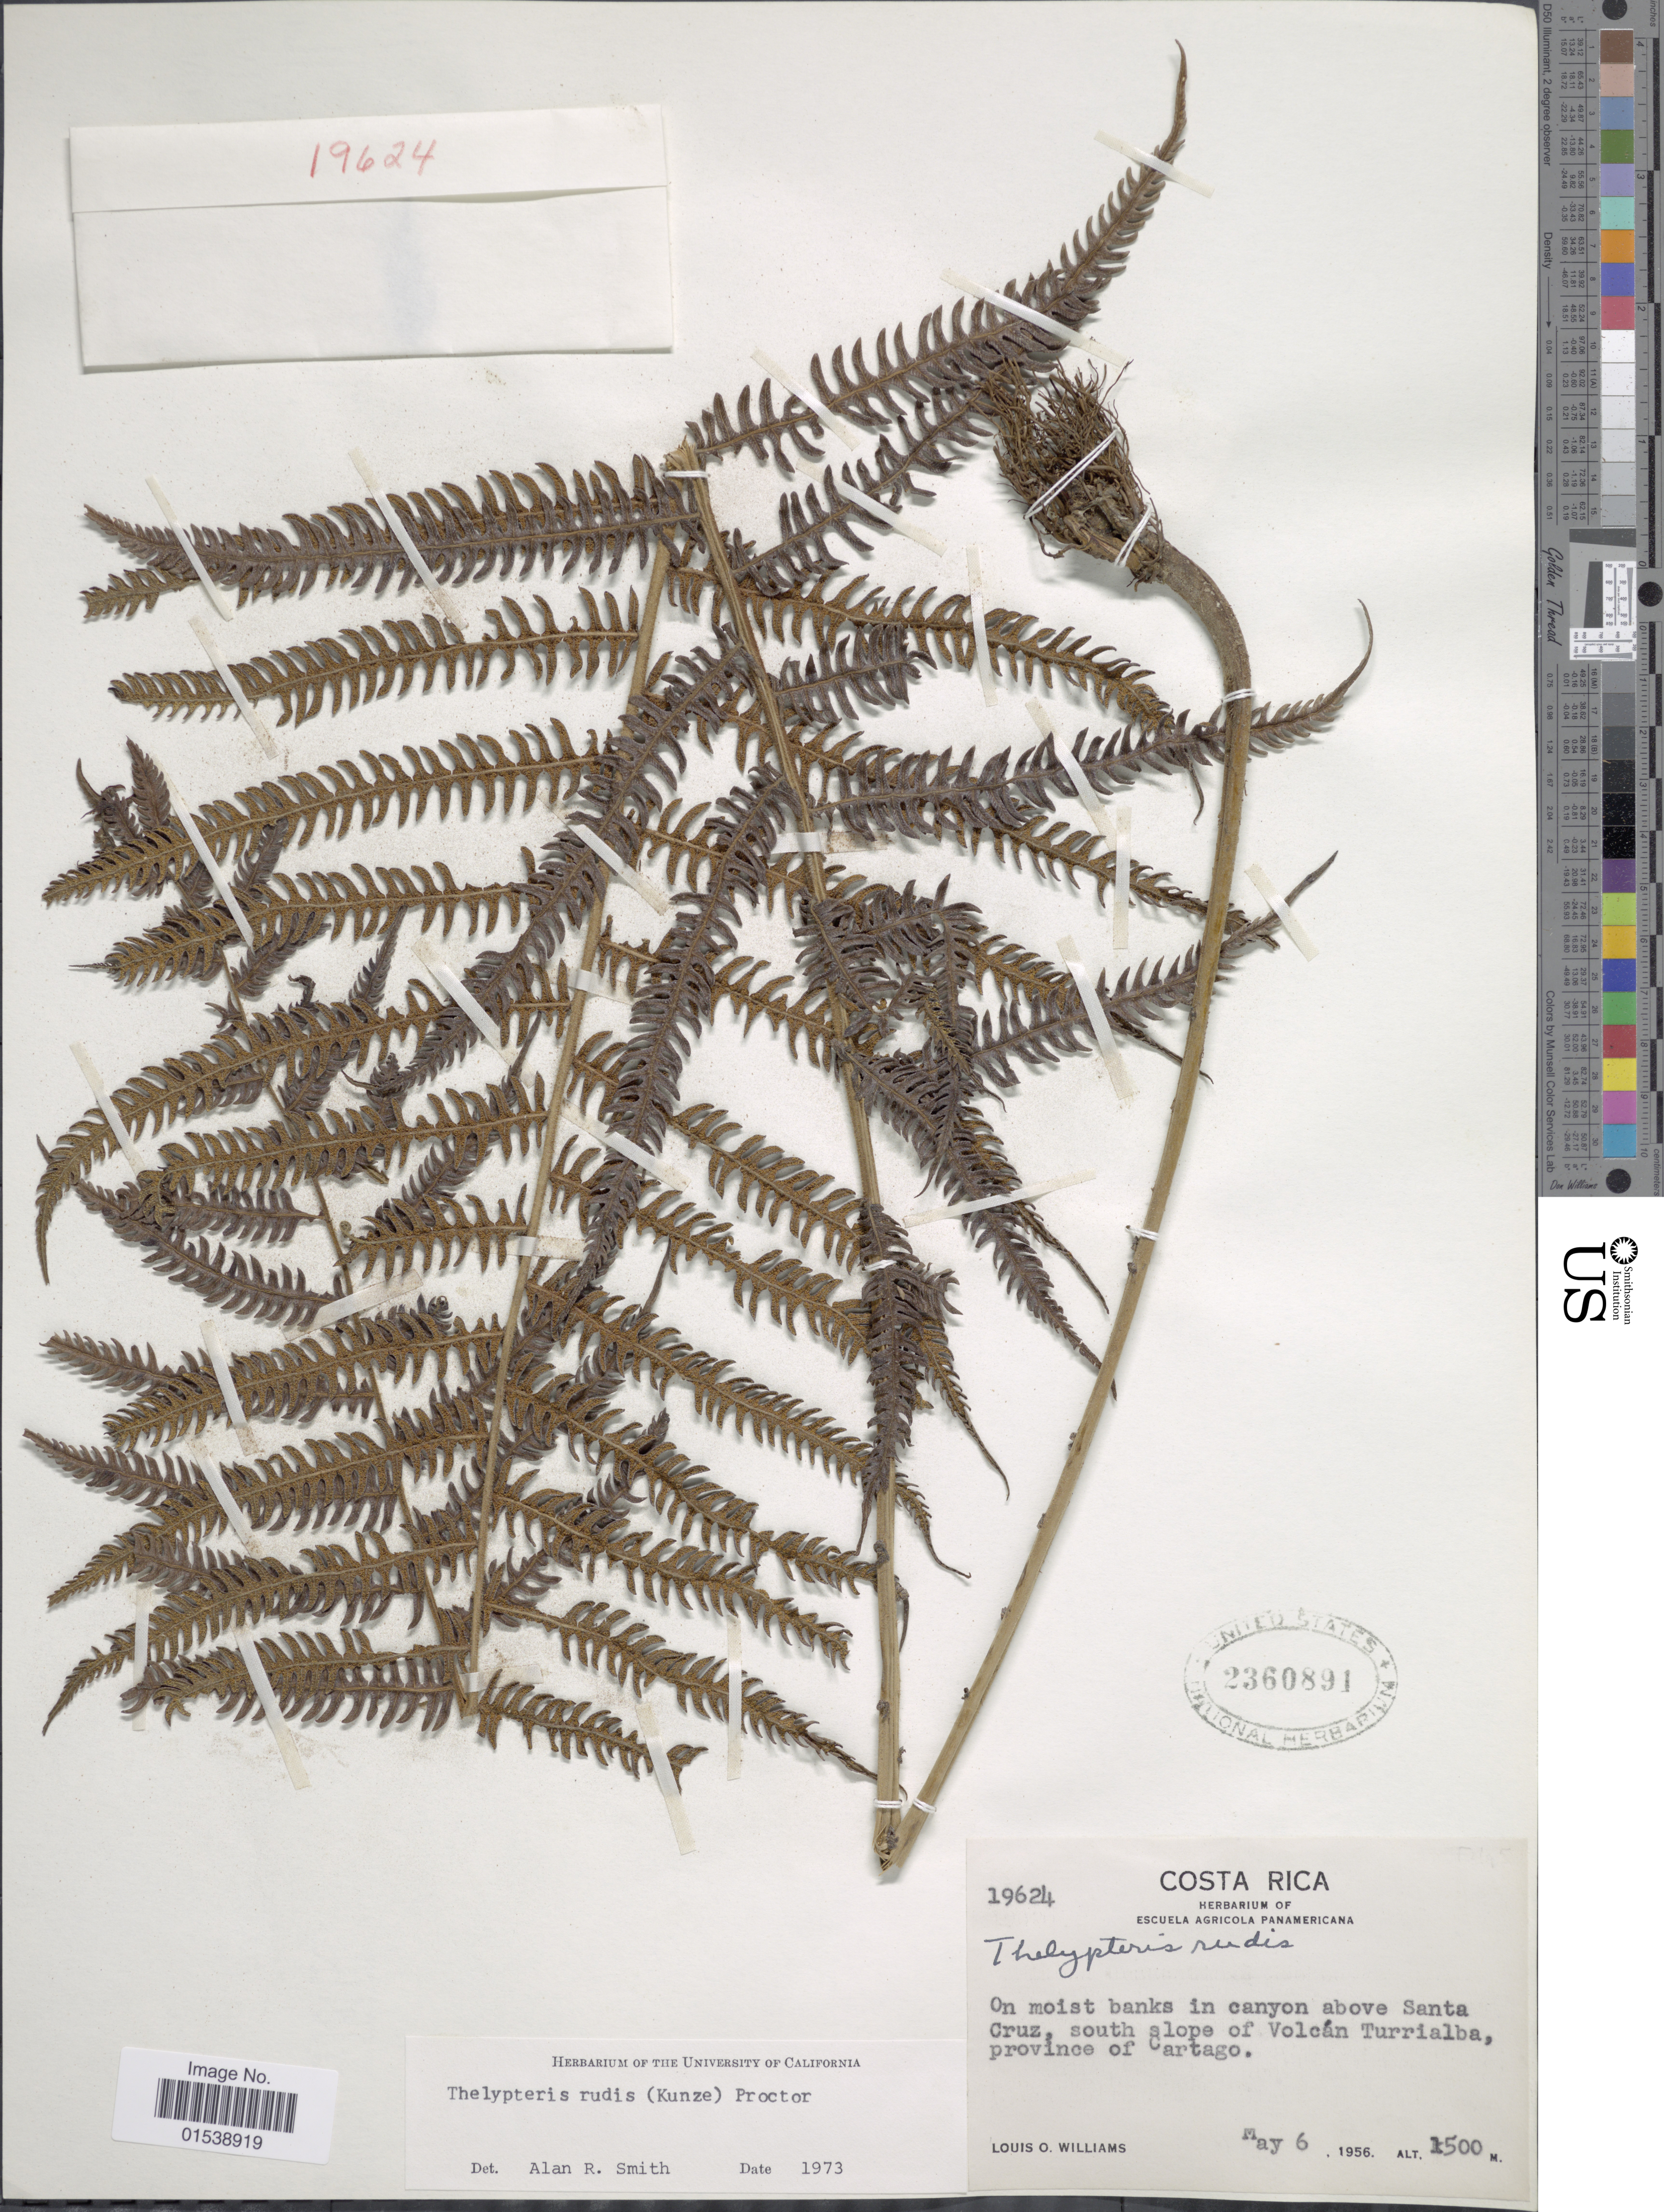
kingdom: Plantae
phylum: Tracheophyta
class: Polypodiopsida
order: Polypodiales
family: Thelypteridaceae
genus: Amauropelta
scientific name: Amauropelta rudis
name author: (Kunze) Pic. Serm.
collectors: L. O. Williams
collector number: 19624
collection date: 1956-05-06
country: Costa Rica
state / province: Cartago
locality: On moist banks in canyon above Santa Cruz, south slope of Volcan Turrialba, province of Cartago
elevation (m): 1500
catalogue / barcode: US 2360891